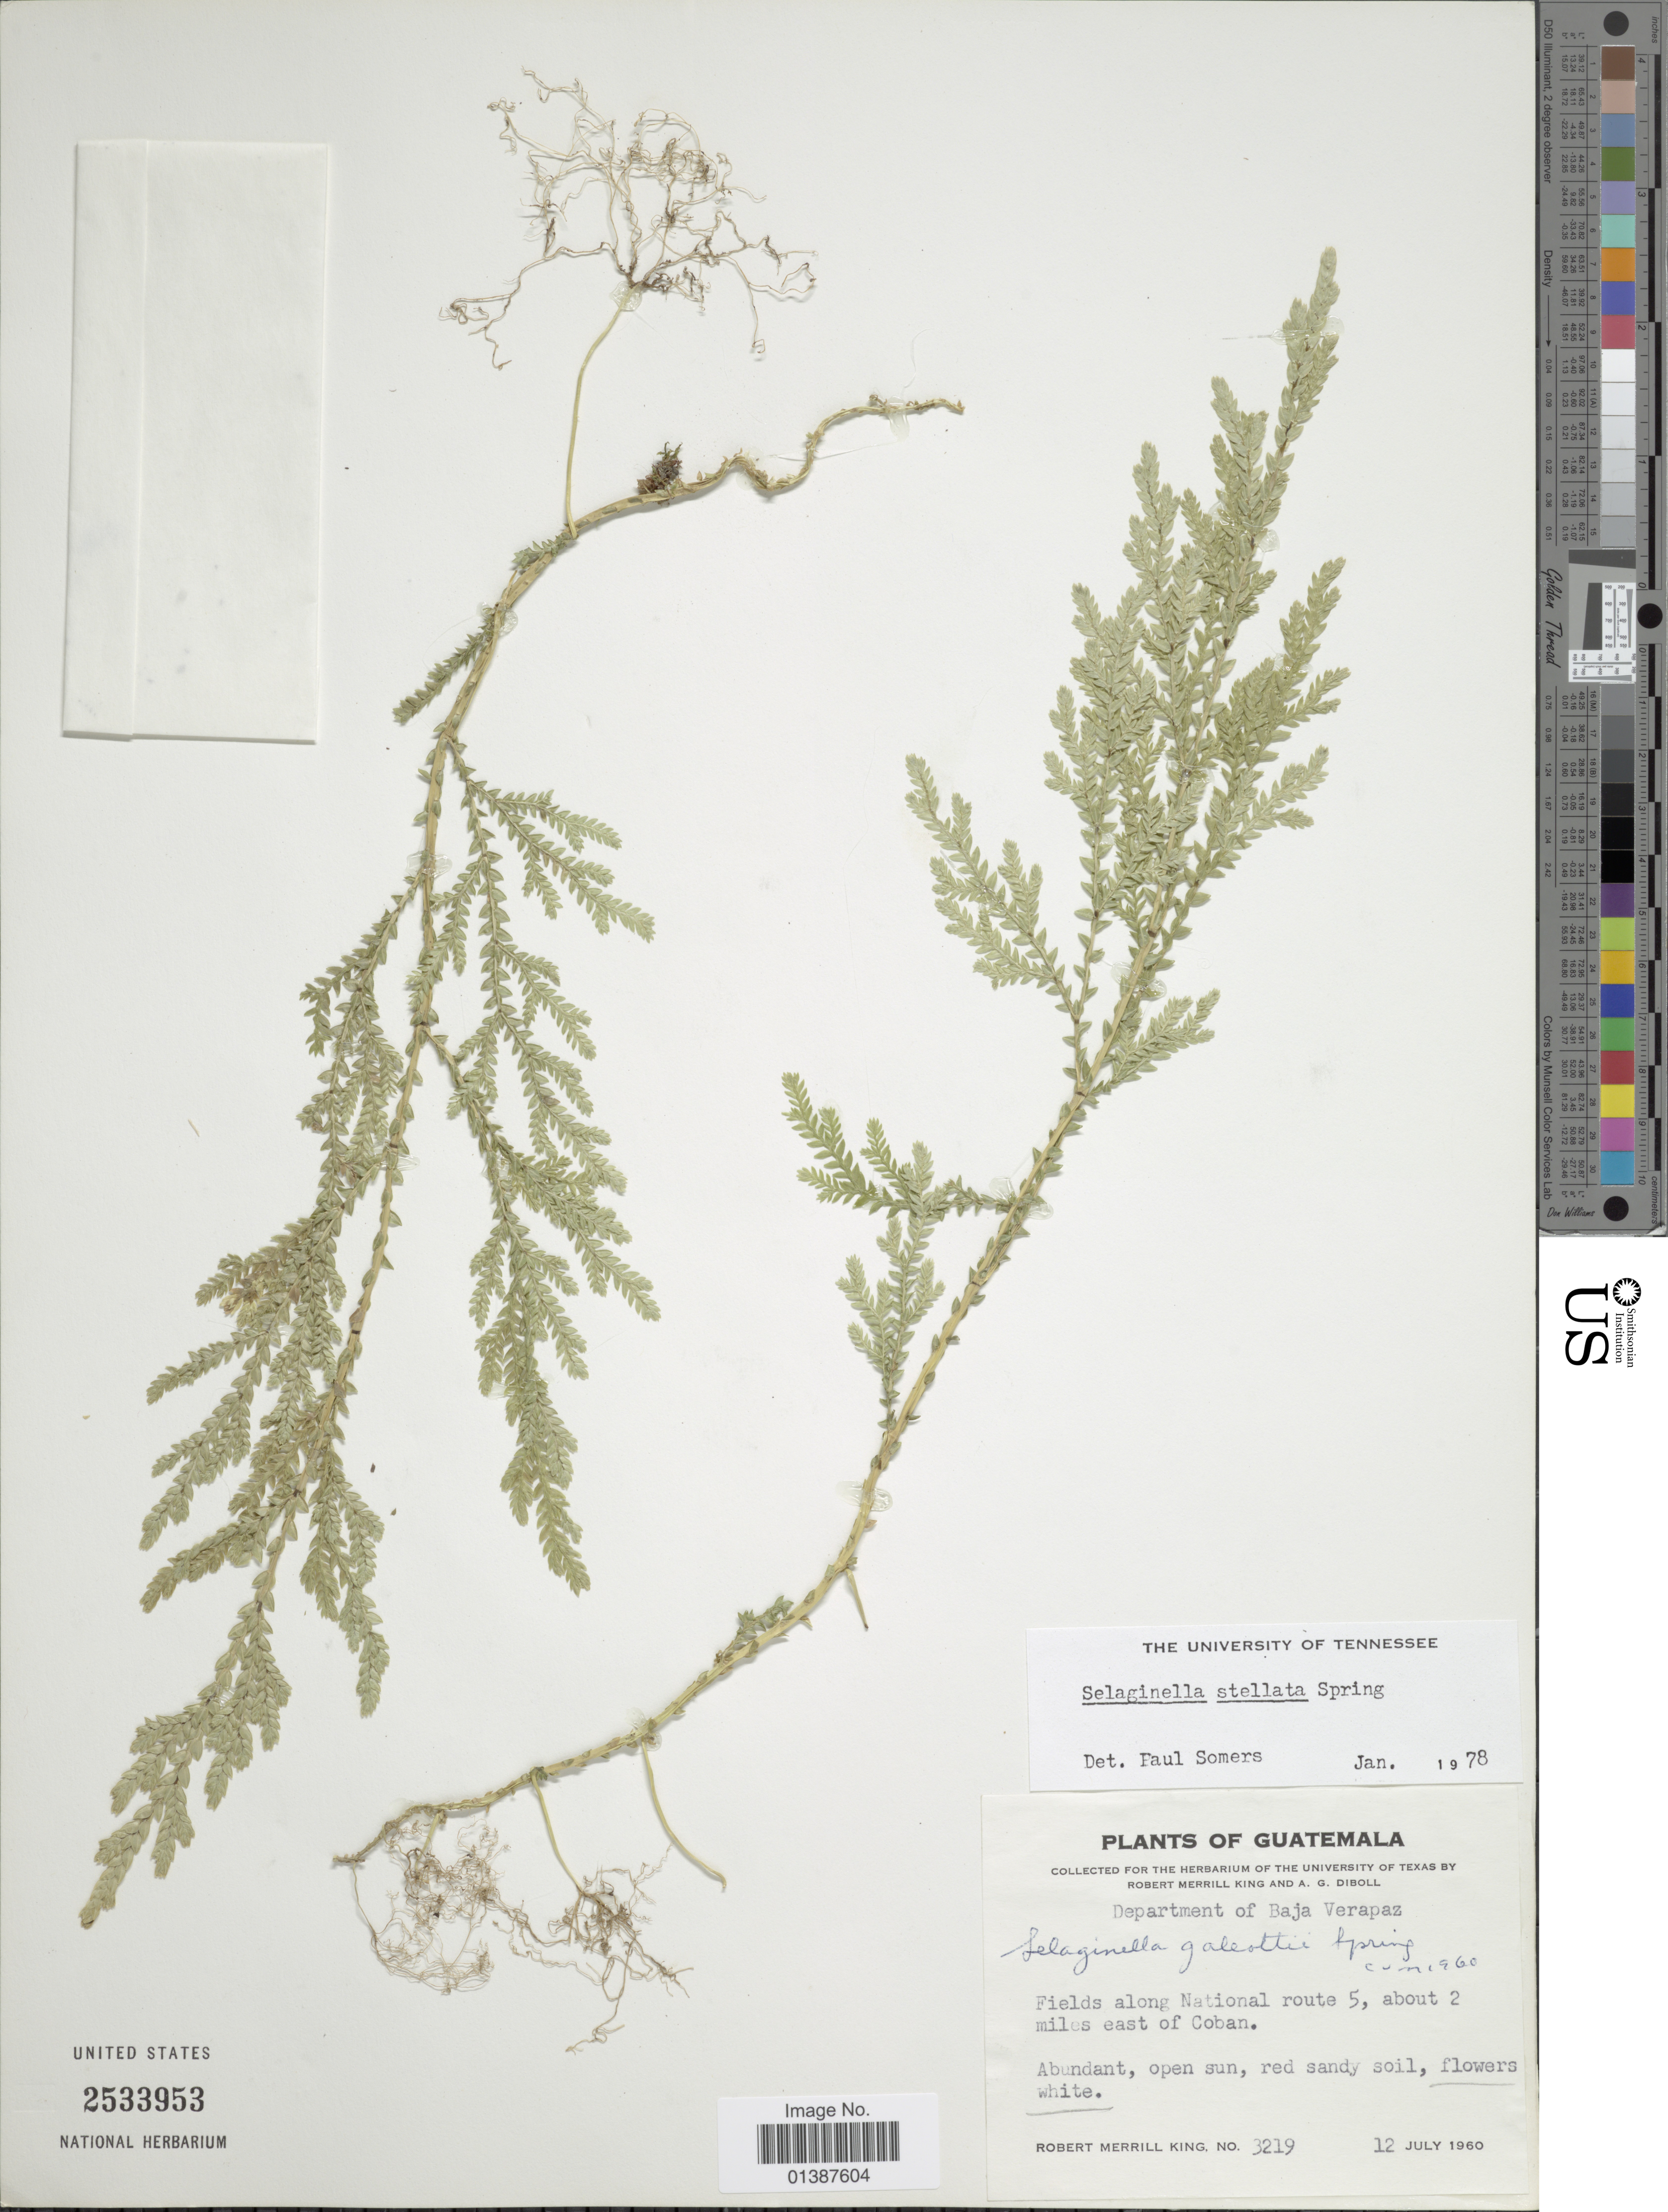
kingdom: Plantae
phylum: Tracheophyta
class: Lycopodiopsida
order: Selaginellales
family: Selaginellaceae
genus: Selaginella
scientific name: Selaginella galeottii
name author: Spring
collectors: R. M. King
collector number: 3219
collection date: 1960-07-12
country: Guatemala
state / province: Baja Verapaz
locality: Fields along National route 5, about 2 miles east of Coban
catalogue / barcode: US 2533953